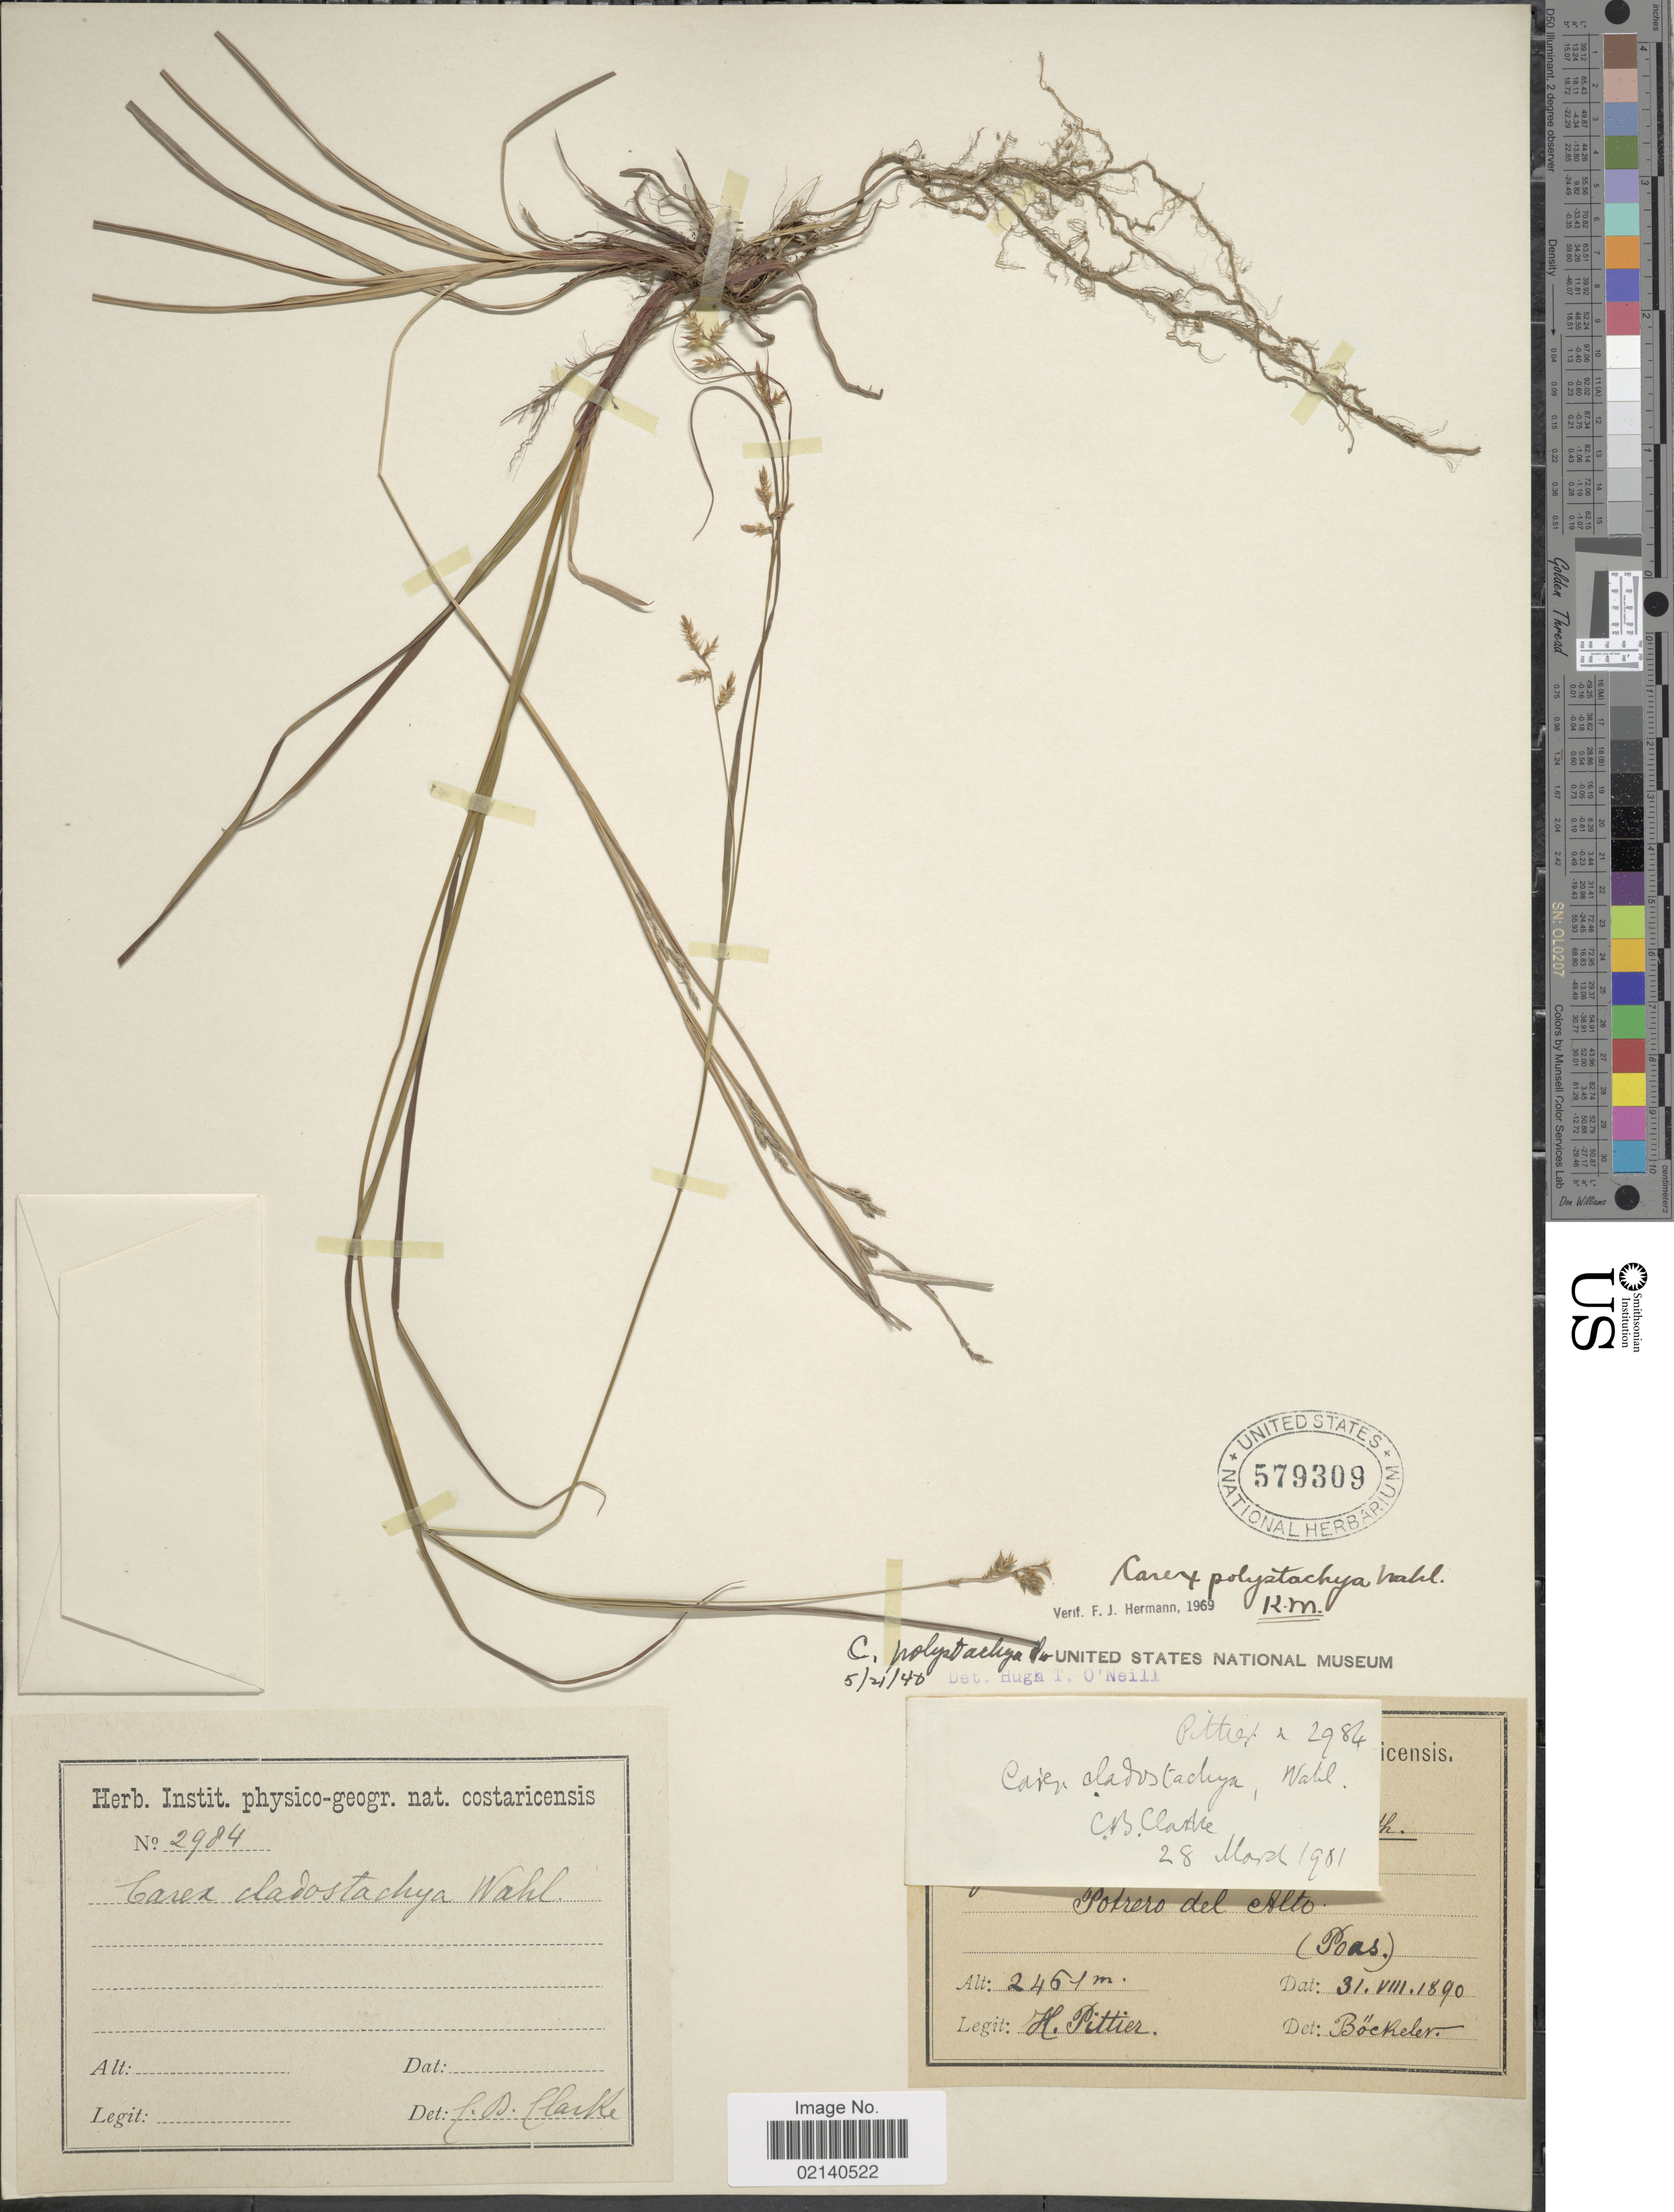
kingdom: Plantae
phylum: Tracheophyta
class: Liliopsida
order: Poales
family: Cyperaceae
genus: Carex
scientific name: Carex polystachya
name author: Sw. ex Wahlenb.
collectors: H. F. Pittier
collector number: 2984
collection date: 1890-08-31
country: Costa Rica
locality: [illegible text] Potrero del Alto.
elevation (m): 2451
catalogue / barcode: US 579309